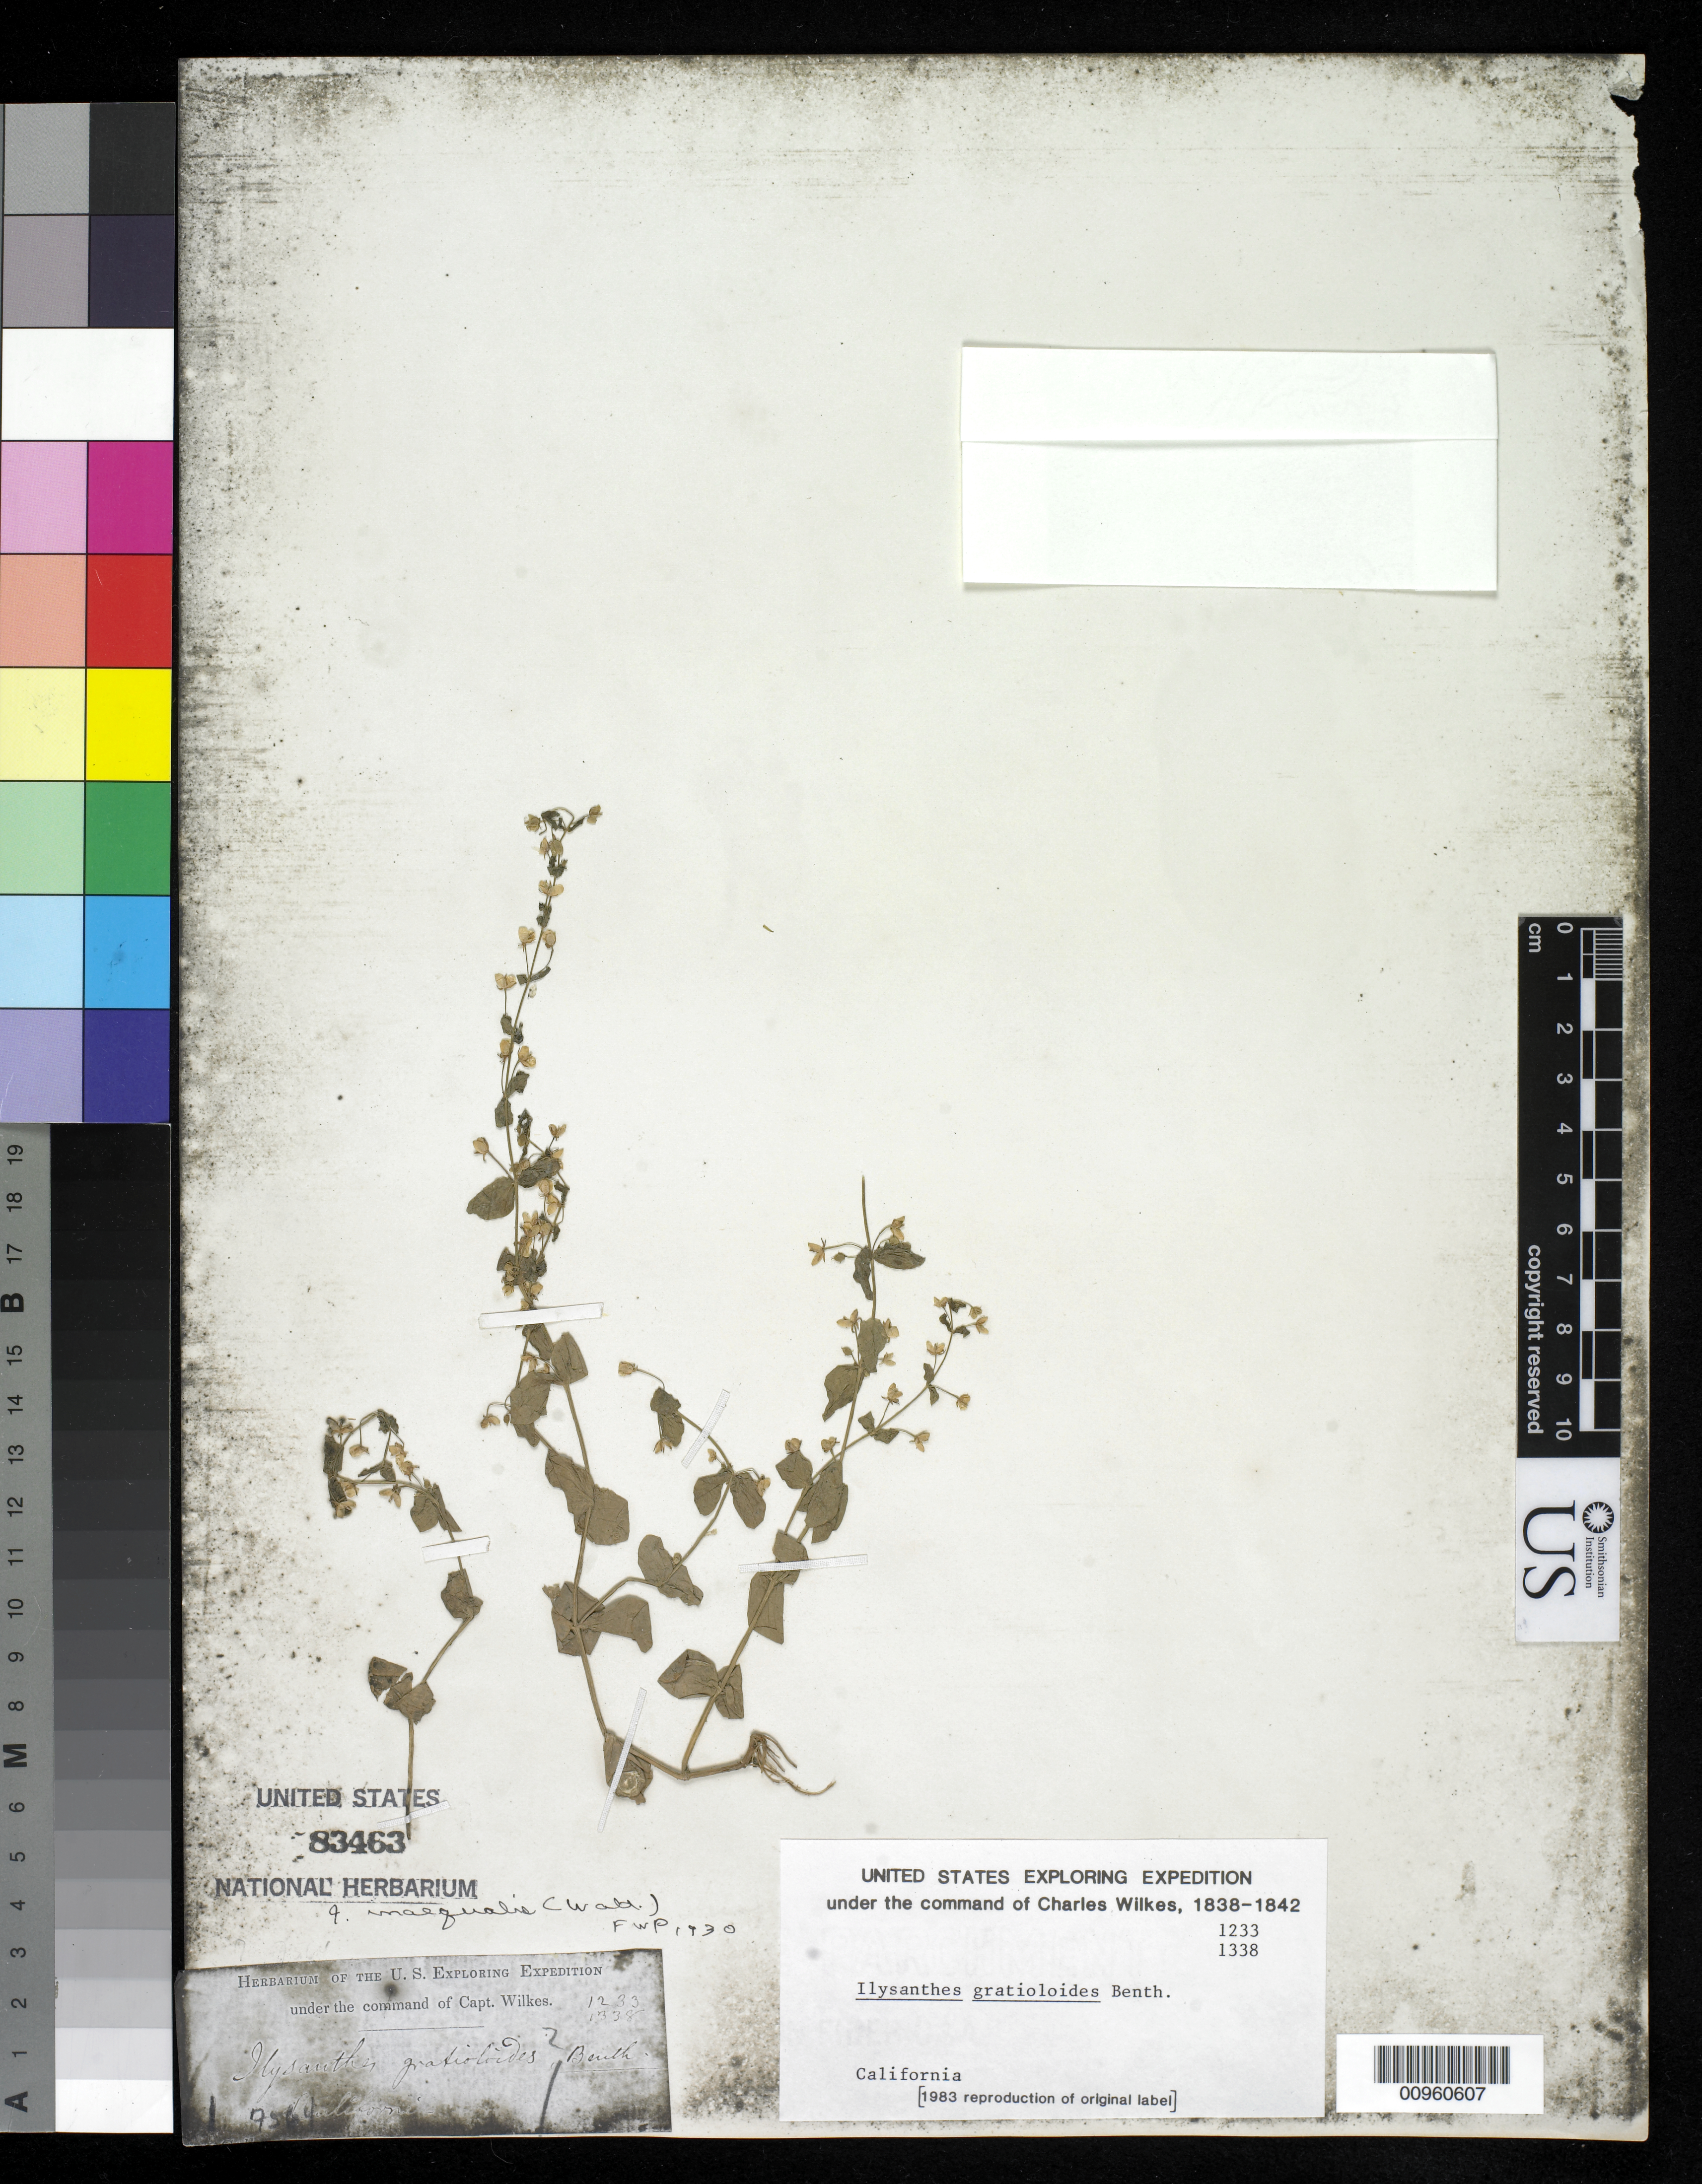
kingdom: Plantae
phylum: Tracheophyta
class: Magnoliopsida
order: Lamiales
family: Linderniaceae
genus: Ilysanthes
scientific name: Ilysanthes inaequalis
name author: Pennell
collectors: Wilkes Explor. Exped.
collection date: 1838/1842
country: United States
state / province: California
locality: California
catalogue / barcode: US 83463